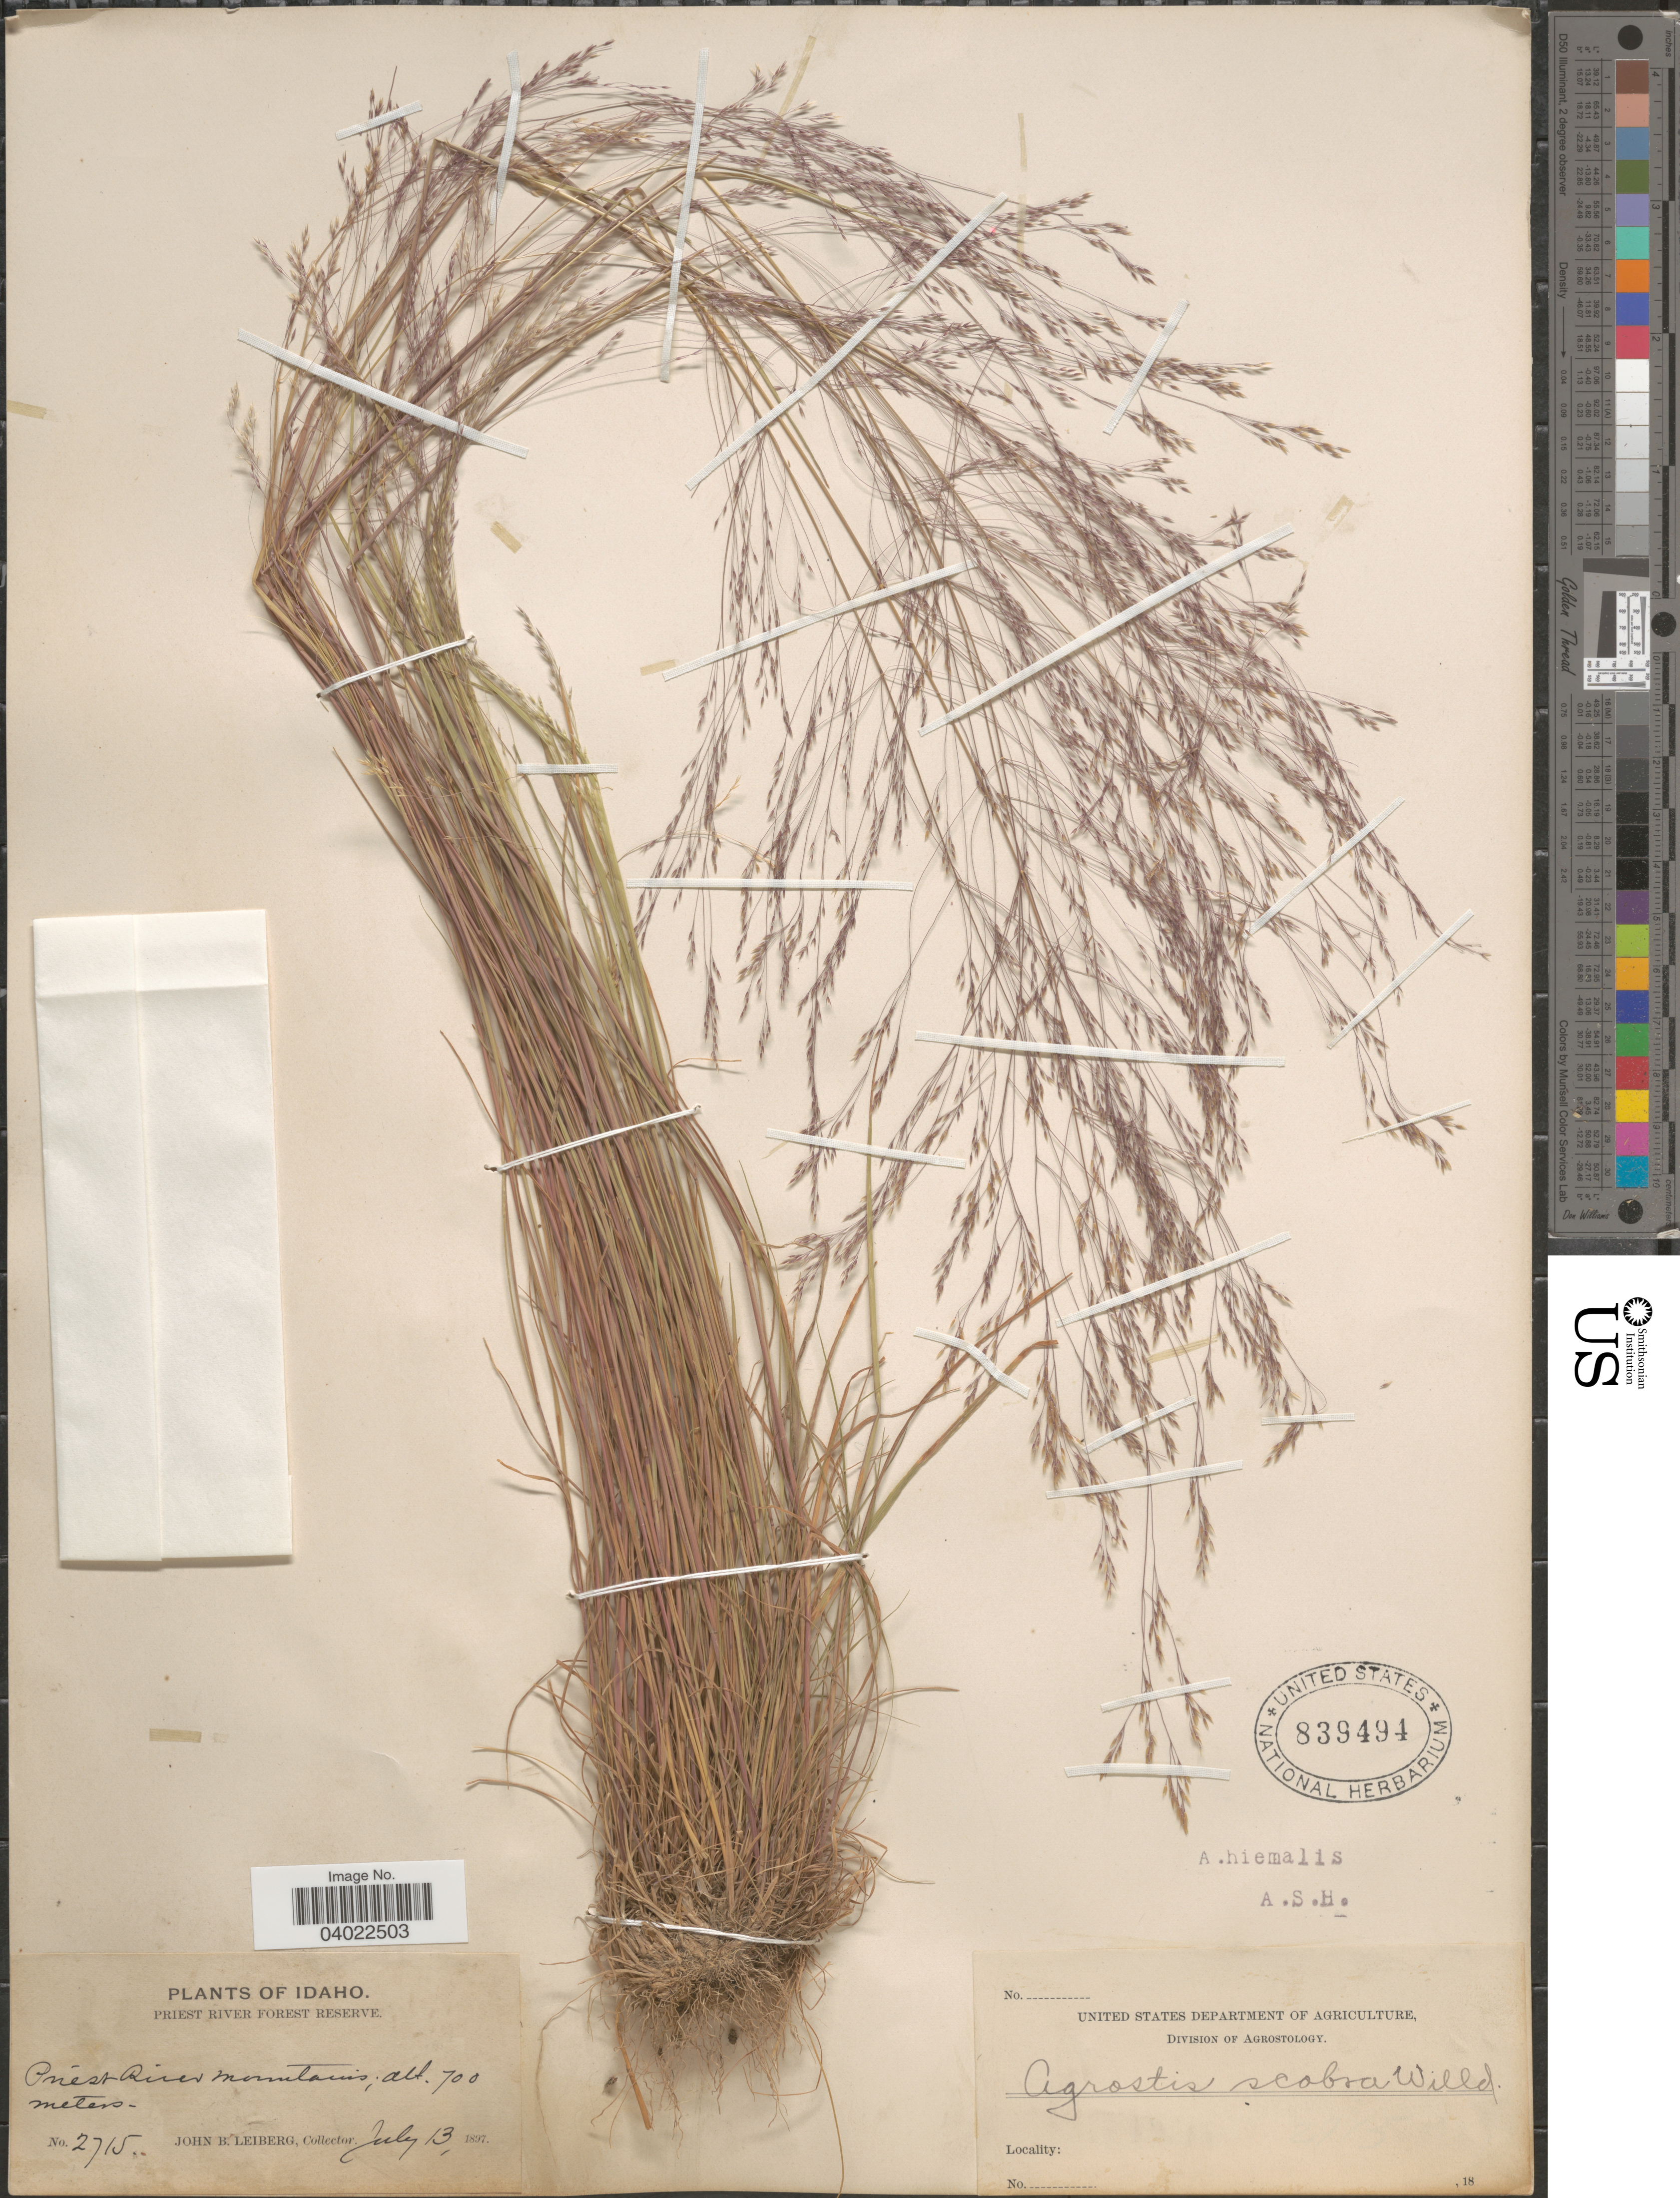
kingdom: Plantae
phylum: Tracheophyta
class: Liliopsida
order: Poales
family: Poaceae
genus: Agrostis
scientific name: Agrostis scabra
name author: Willd.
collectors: J. B. Leiberg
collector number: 2715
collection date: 1897-07-13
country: United States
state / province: Idaho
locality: Priest River Forest Reserve. Priest River Mountains.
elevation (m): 700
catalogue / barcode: US 839494